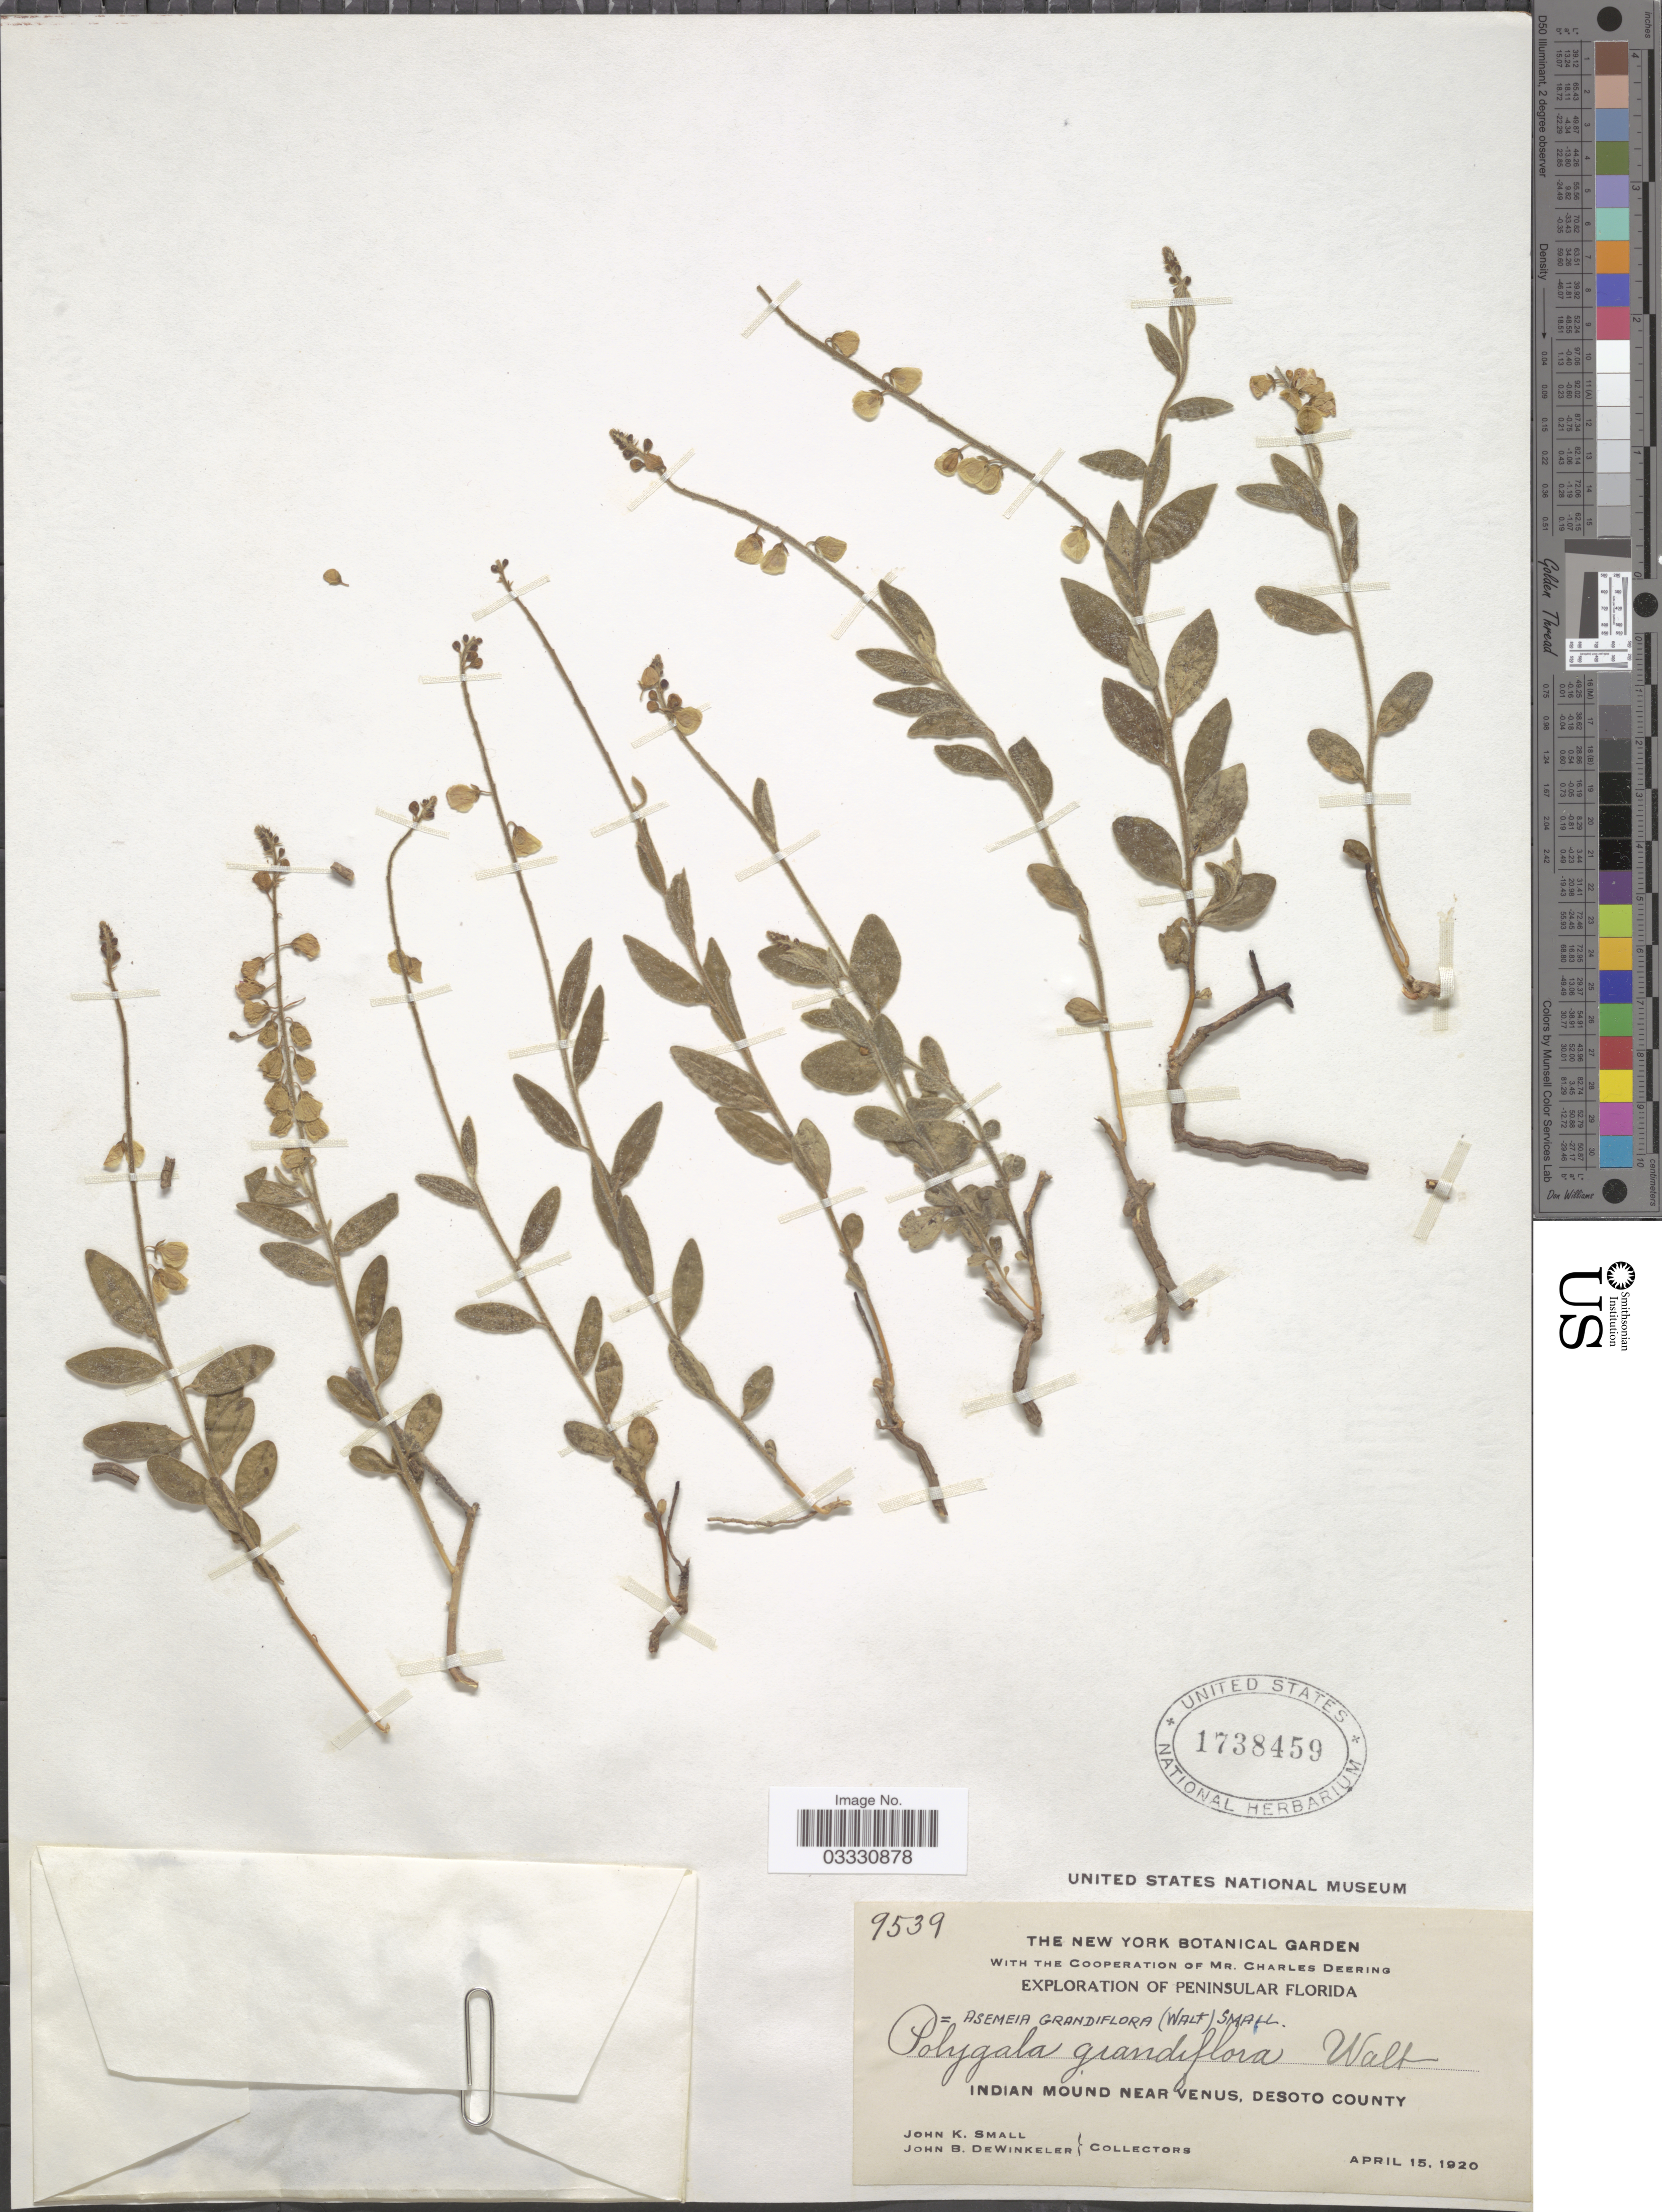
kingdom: Plantae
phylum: Tracheophyta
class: Magnoliopsida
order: Fabales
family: Polygalaceae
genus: Asemeia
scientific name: Asemeia grandiflora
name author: (Walter) Small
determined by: Strong, Mark T., (BOT), Smithsonian Institution - National Museum of Natural History (UNITED STATES)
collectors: J. K. Small & J. B. Dewinkeler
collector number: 9539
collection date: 1920-04-15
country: United States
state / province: Florida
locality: Indian Mound near Venus, Desoto County.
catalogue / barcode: US 1738459